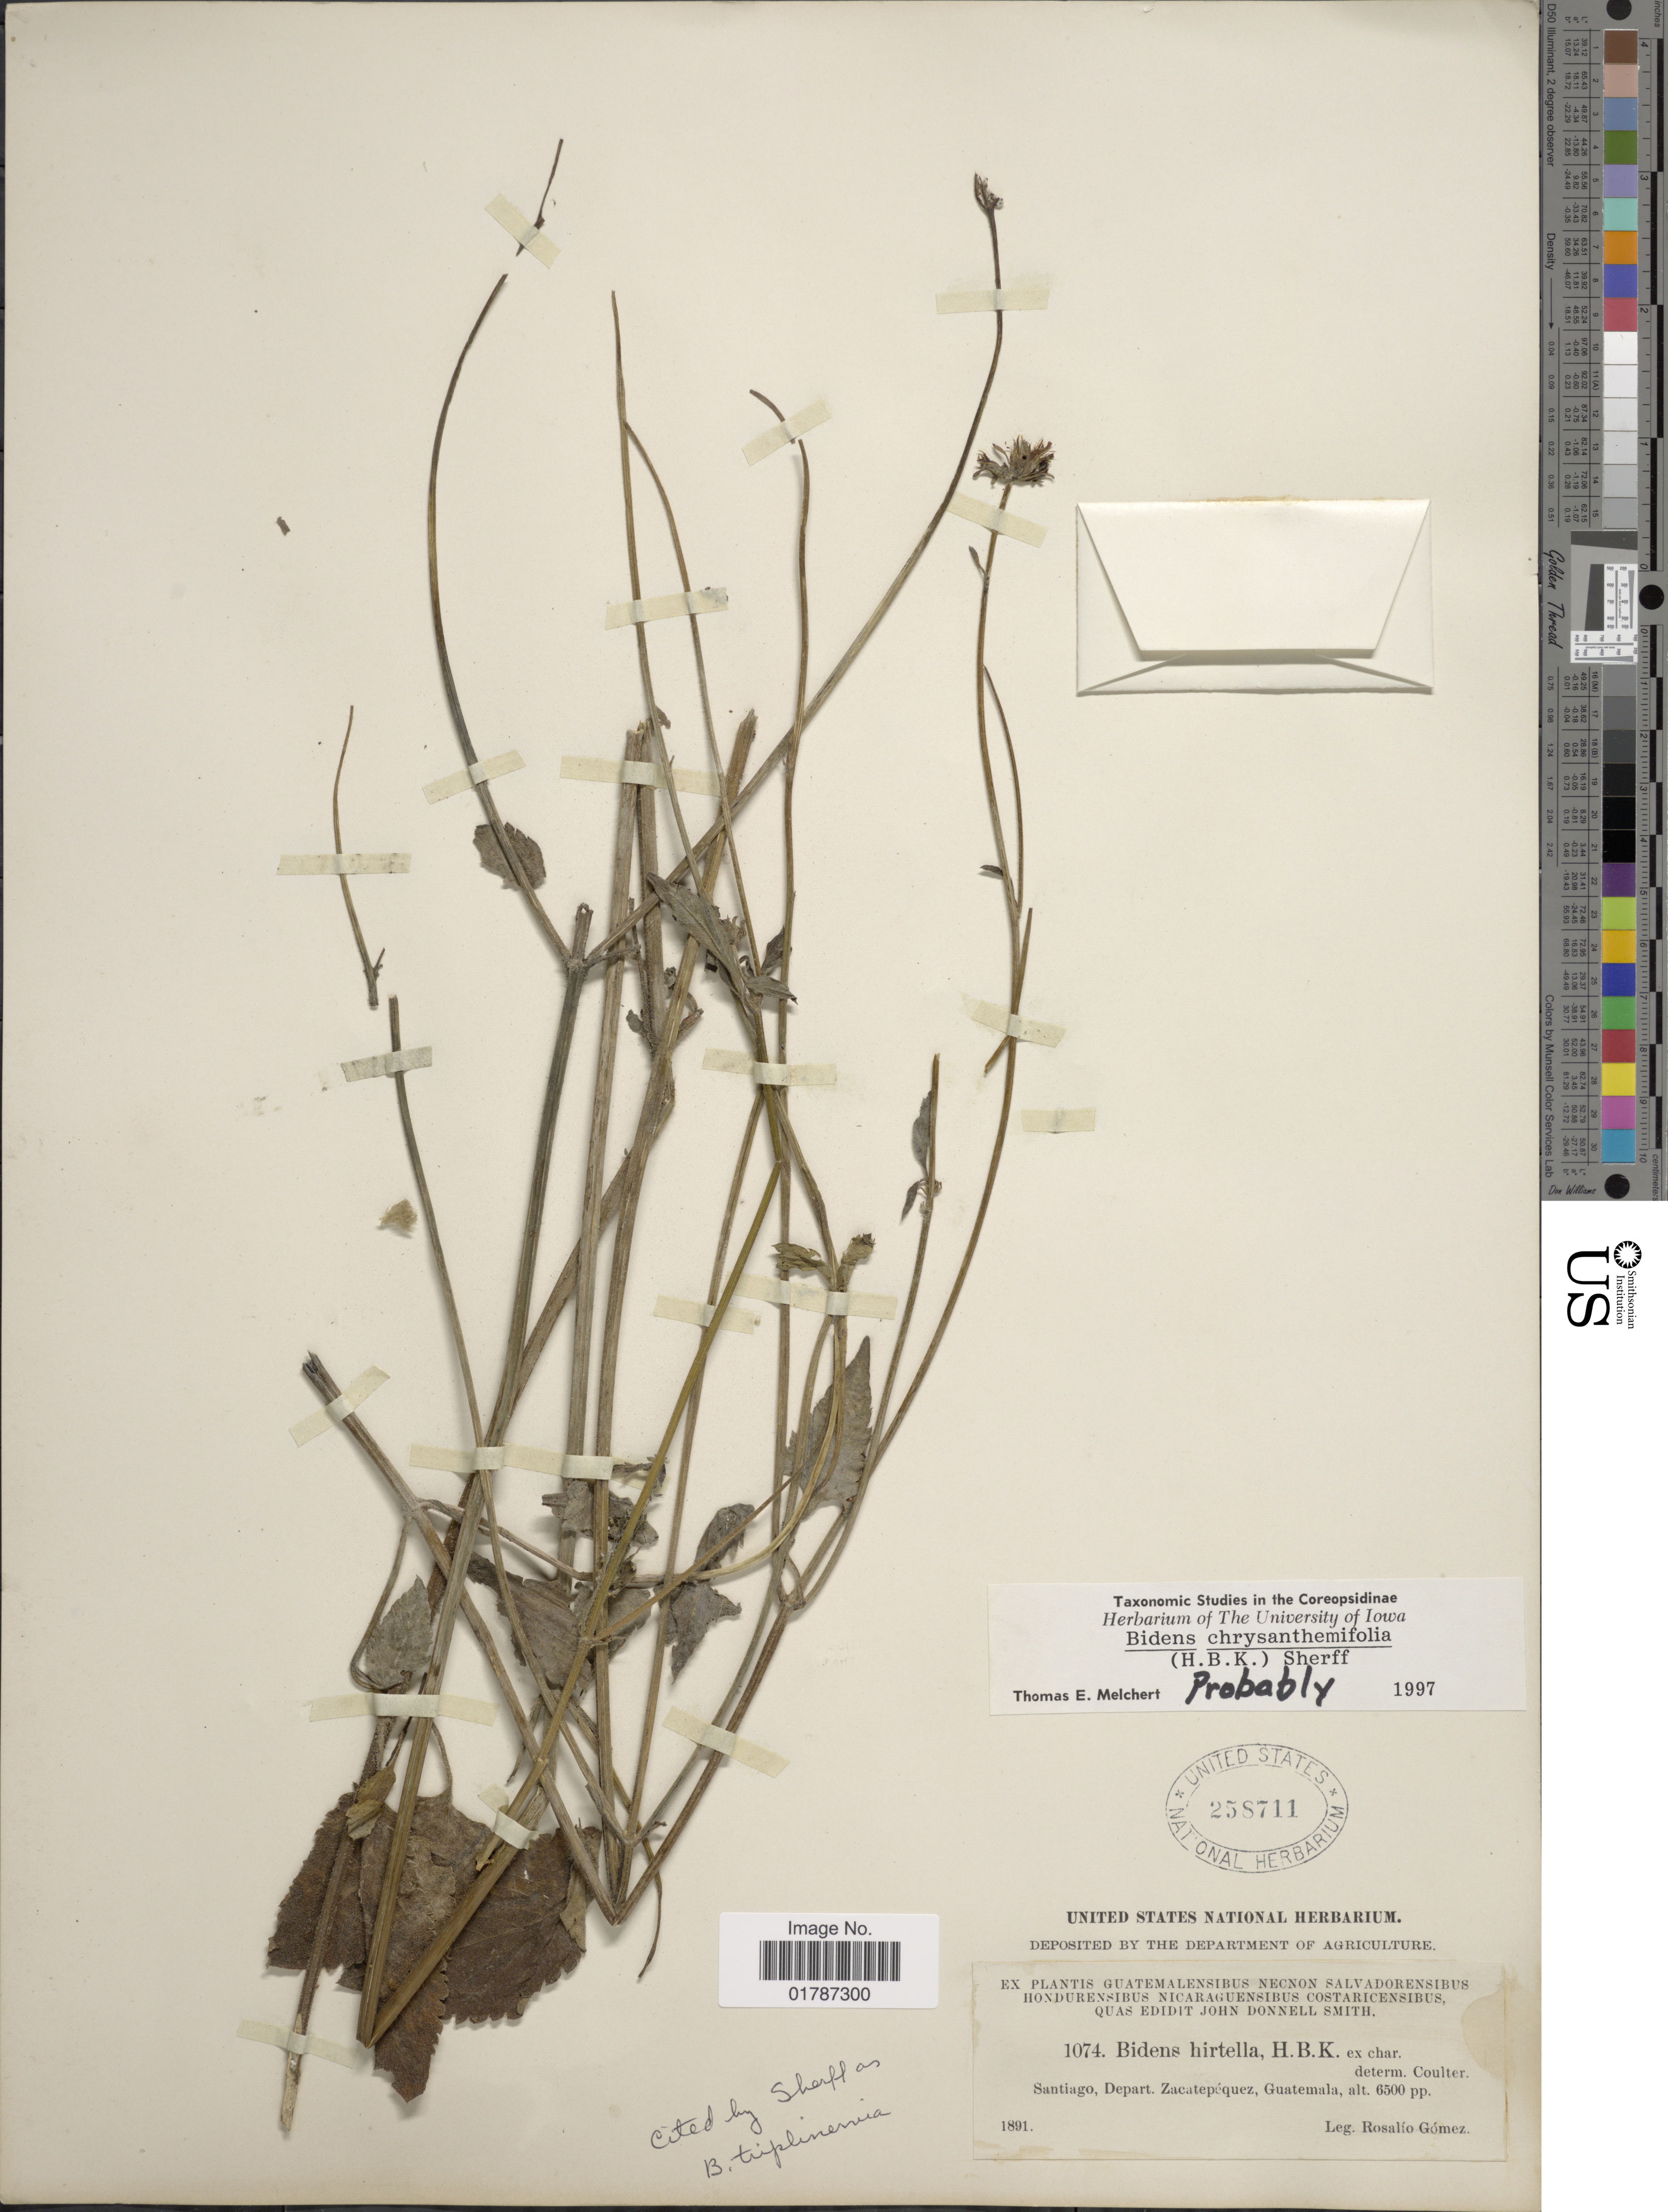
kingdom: Plantae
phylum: Tracheophyta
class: Magnoliopsida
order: Asterales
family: Asteraceae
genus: Bidens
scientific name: Bidens chrysanthemifolia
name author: (Kunth) Sherff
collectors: R. Gómez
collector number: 1074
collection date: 1891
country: Guatemala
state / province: Sacatepéquez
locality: Santiago, Depart. Zacatepequez, Guatemala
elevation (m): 1981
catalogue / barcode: US 258711